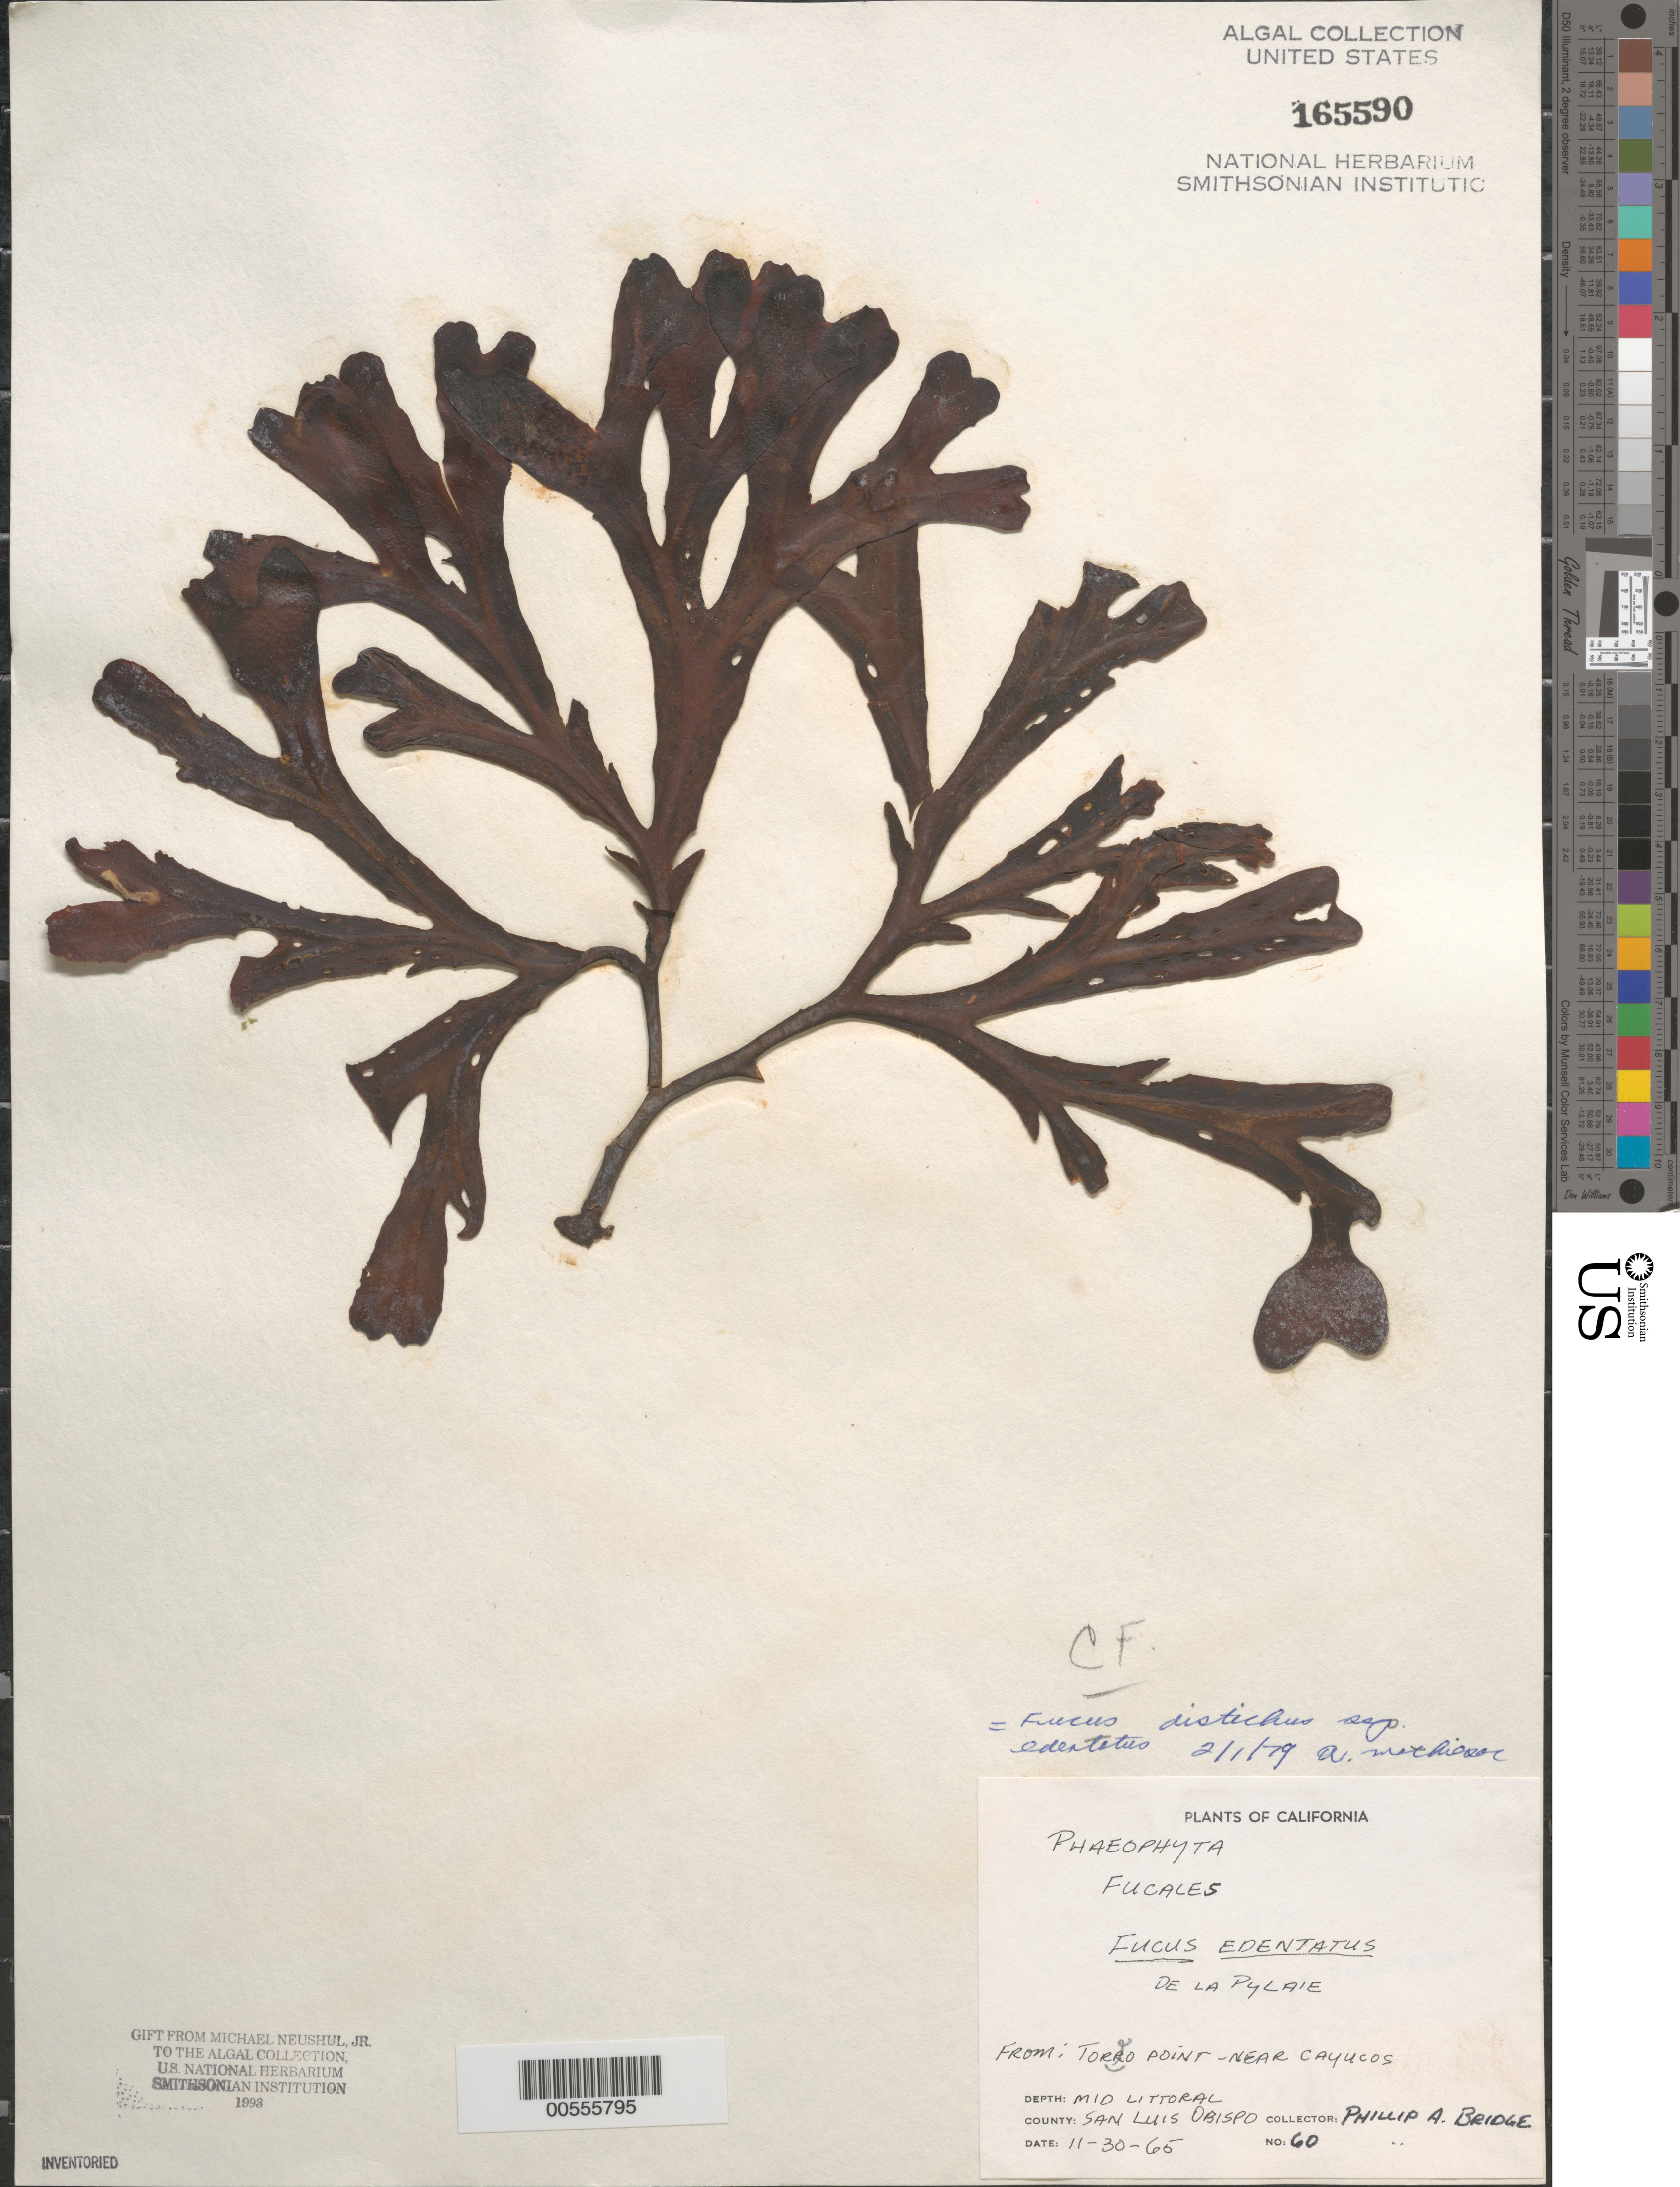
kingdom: Chromista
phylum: Ochrophyta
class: Phaeophyceae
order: Fucales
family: Fucaceae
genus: Fucus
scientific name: Fucus distichus subsp. edentatus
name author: (Bach. Pyl.) H.T. Powell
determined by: Mathieson, A. C.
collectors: P. Bridge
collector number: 60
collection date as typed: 30 Nov 1965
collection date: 1965-11-30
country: United States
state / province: California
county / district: San Luis Obispo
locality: Toro Point near Cayucos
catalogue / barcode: US 165590